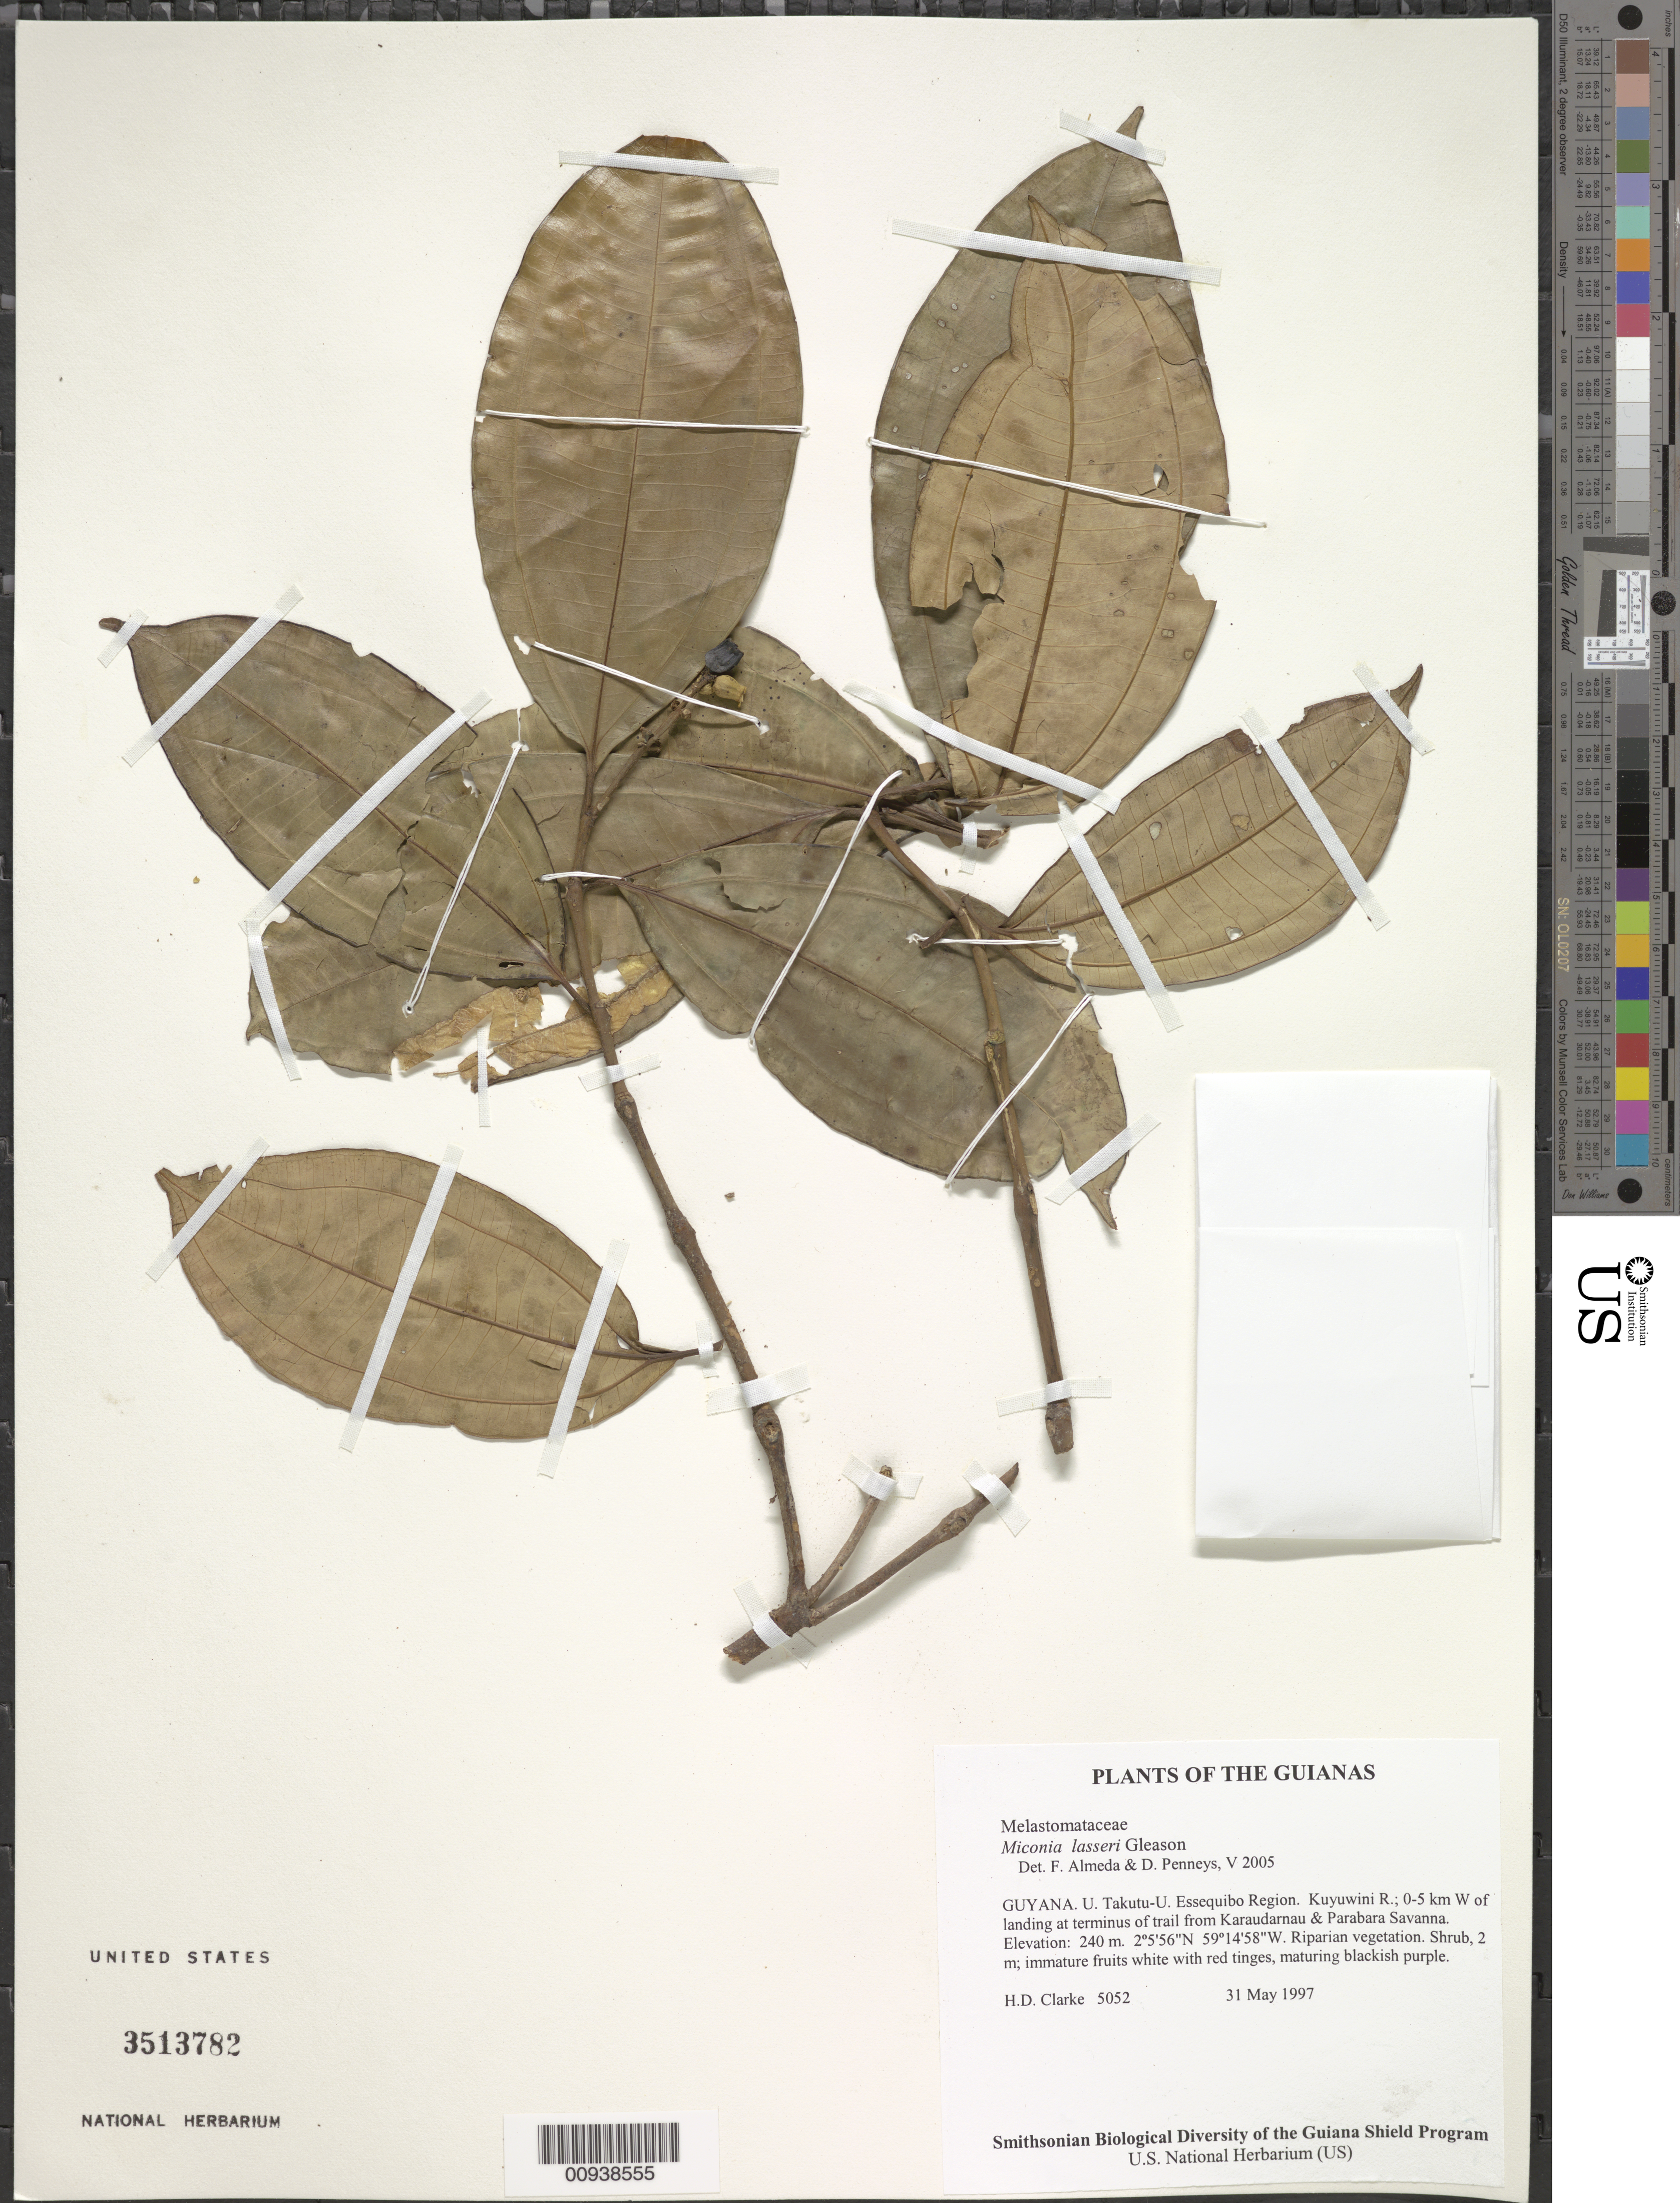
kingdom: Plantae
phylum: Tracheophyta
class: Magnoliopsida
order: Myrtales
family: Melastomataceae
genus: Miconia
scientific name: Miconia lasseri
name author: Gleason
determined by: Almeda, F.; Penneys, D. S.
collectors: H. D. Clarke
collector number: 5052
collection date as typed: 31 May 1997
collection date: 1997-05-31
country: Guyana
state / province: U. Takutu-U. Essequibo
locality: Kuyuwini R.; 0-5 km W of landing at terminus of trail from Karaudarnau & Parabara Savanna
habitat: Riparian vegetation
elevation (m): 240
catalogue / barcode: US 3513782